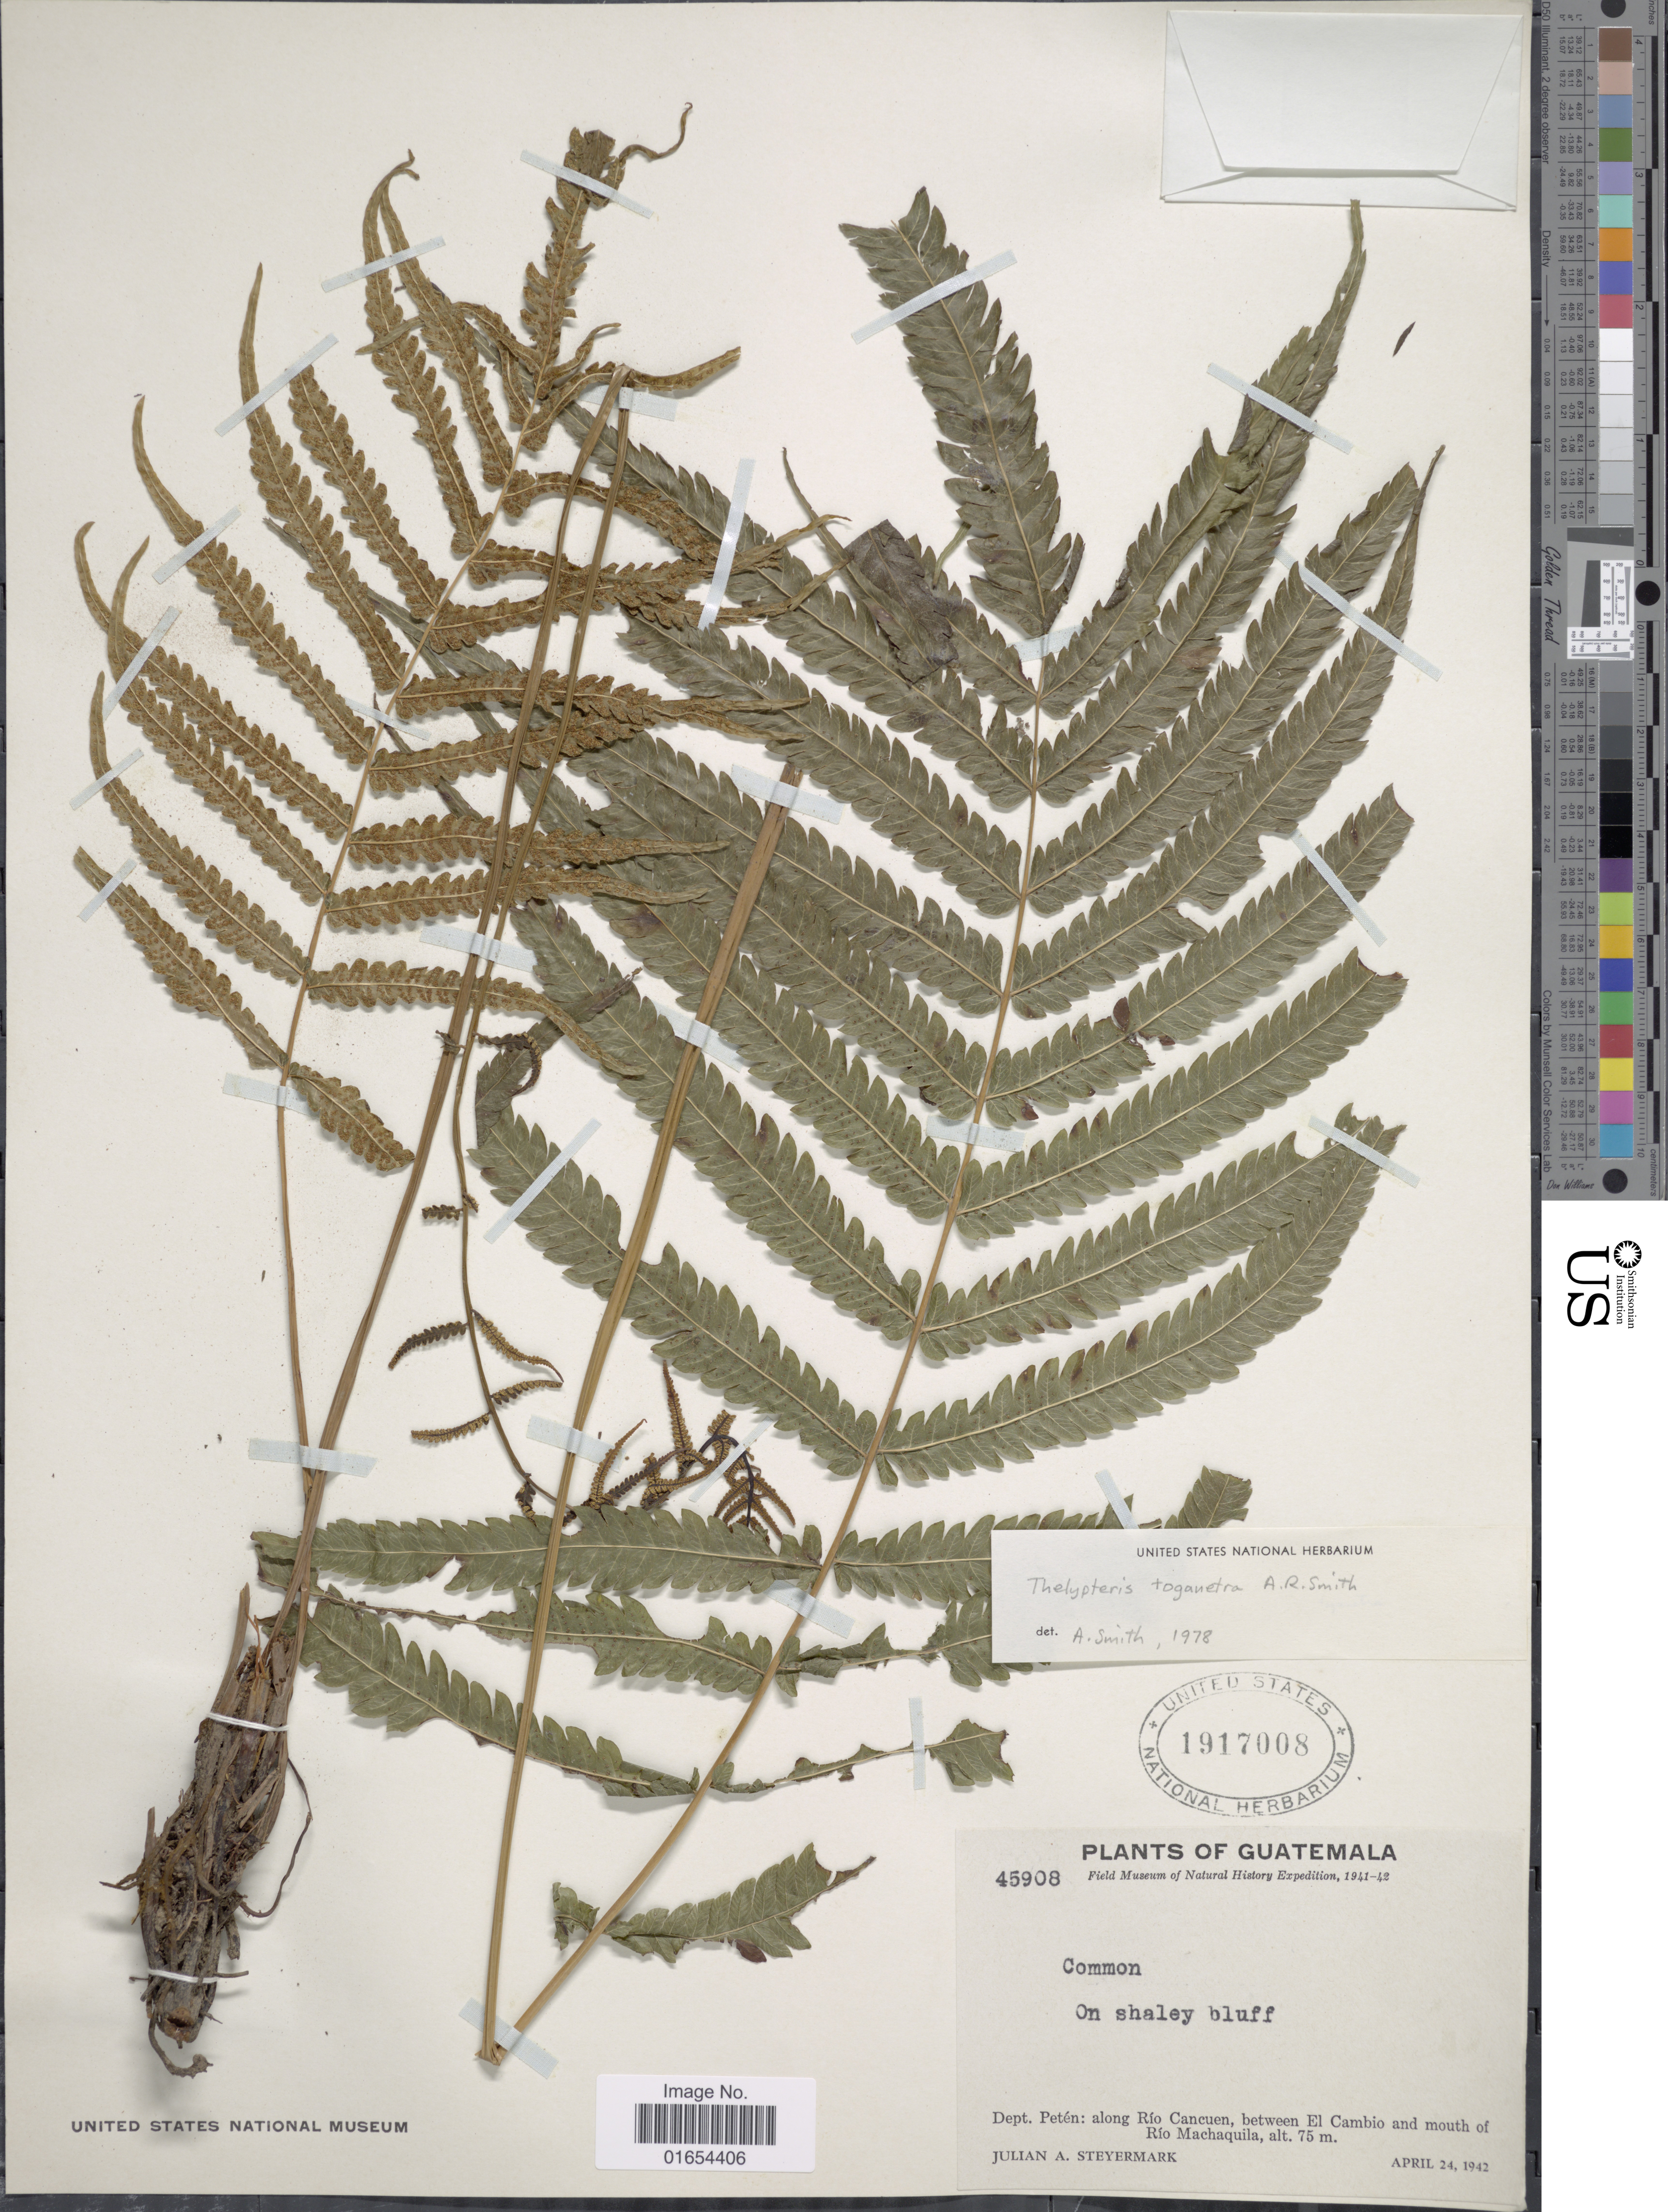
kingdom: Plantae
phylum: Tracheophyta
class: Polypodiopsida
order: Polypodiales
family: Thelypteridaceae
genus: Goniopteris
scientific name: Goniopteris toganetra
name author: (A.R. Sm.) Á. Löve & D. Löve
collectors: J. Steyermark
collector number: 45908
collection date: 1942-04-24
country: Guatemala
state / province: El Petén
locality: Along Rio Cancuen, between El Cambio and mouth of Rio Machaquila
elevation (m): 75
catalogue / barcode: US 1917008